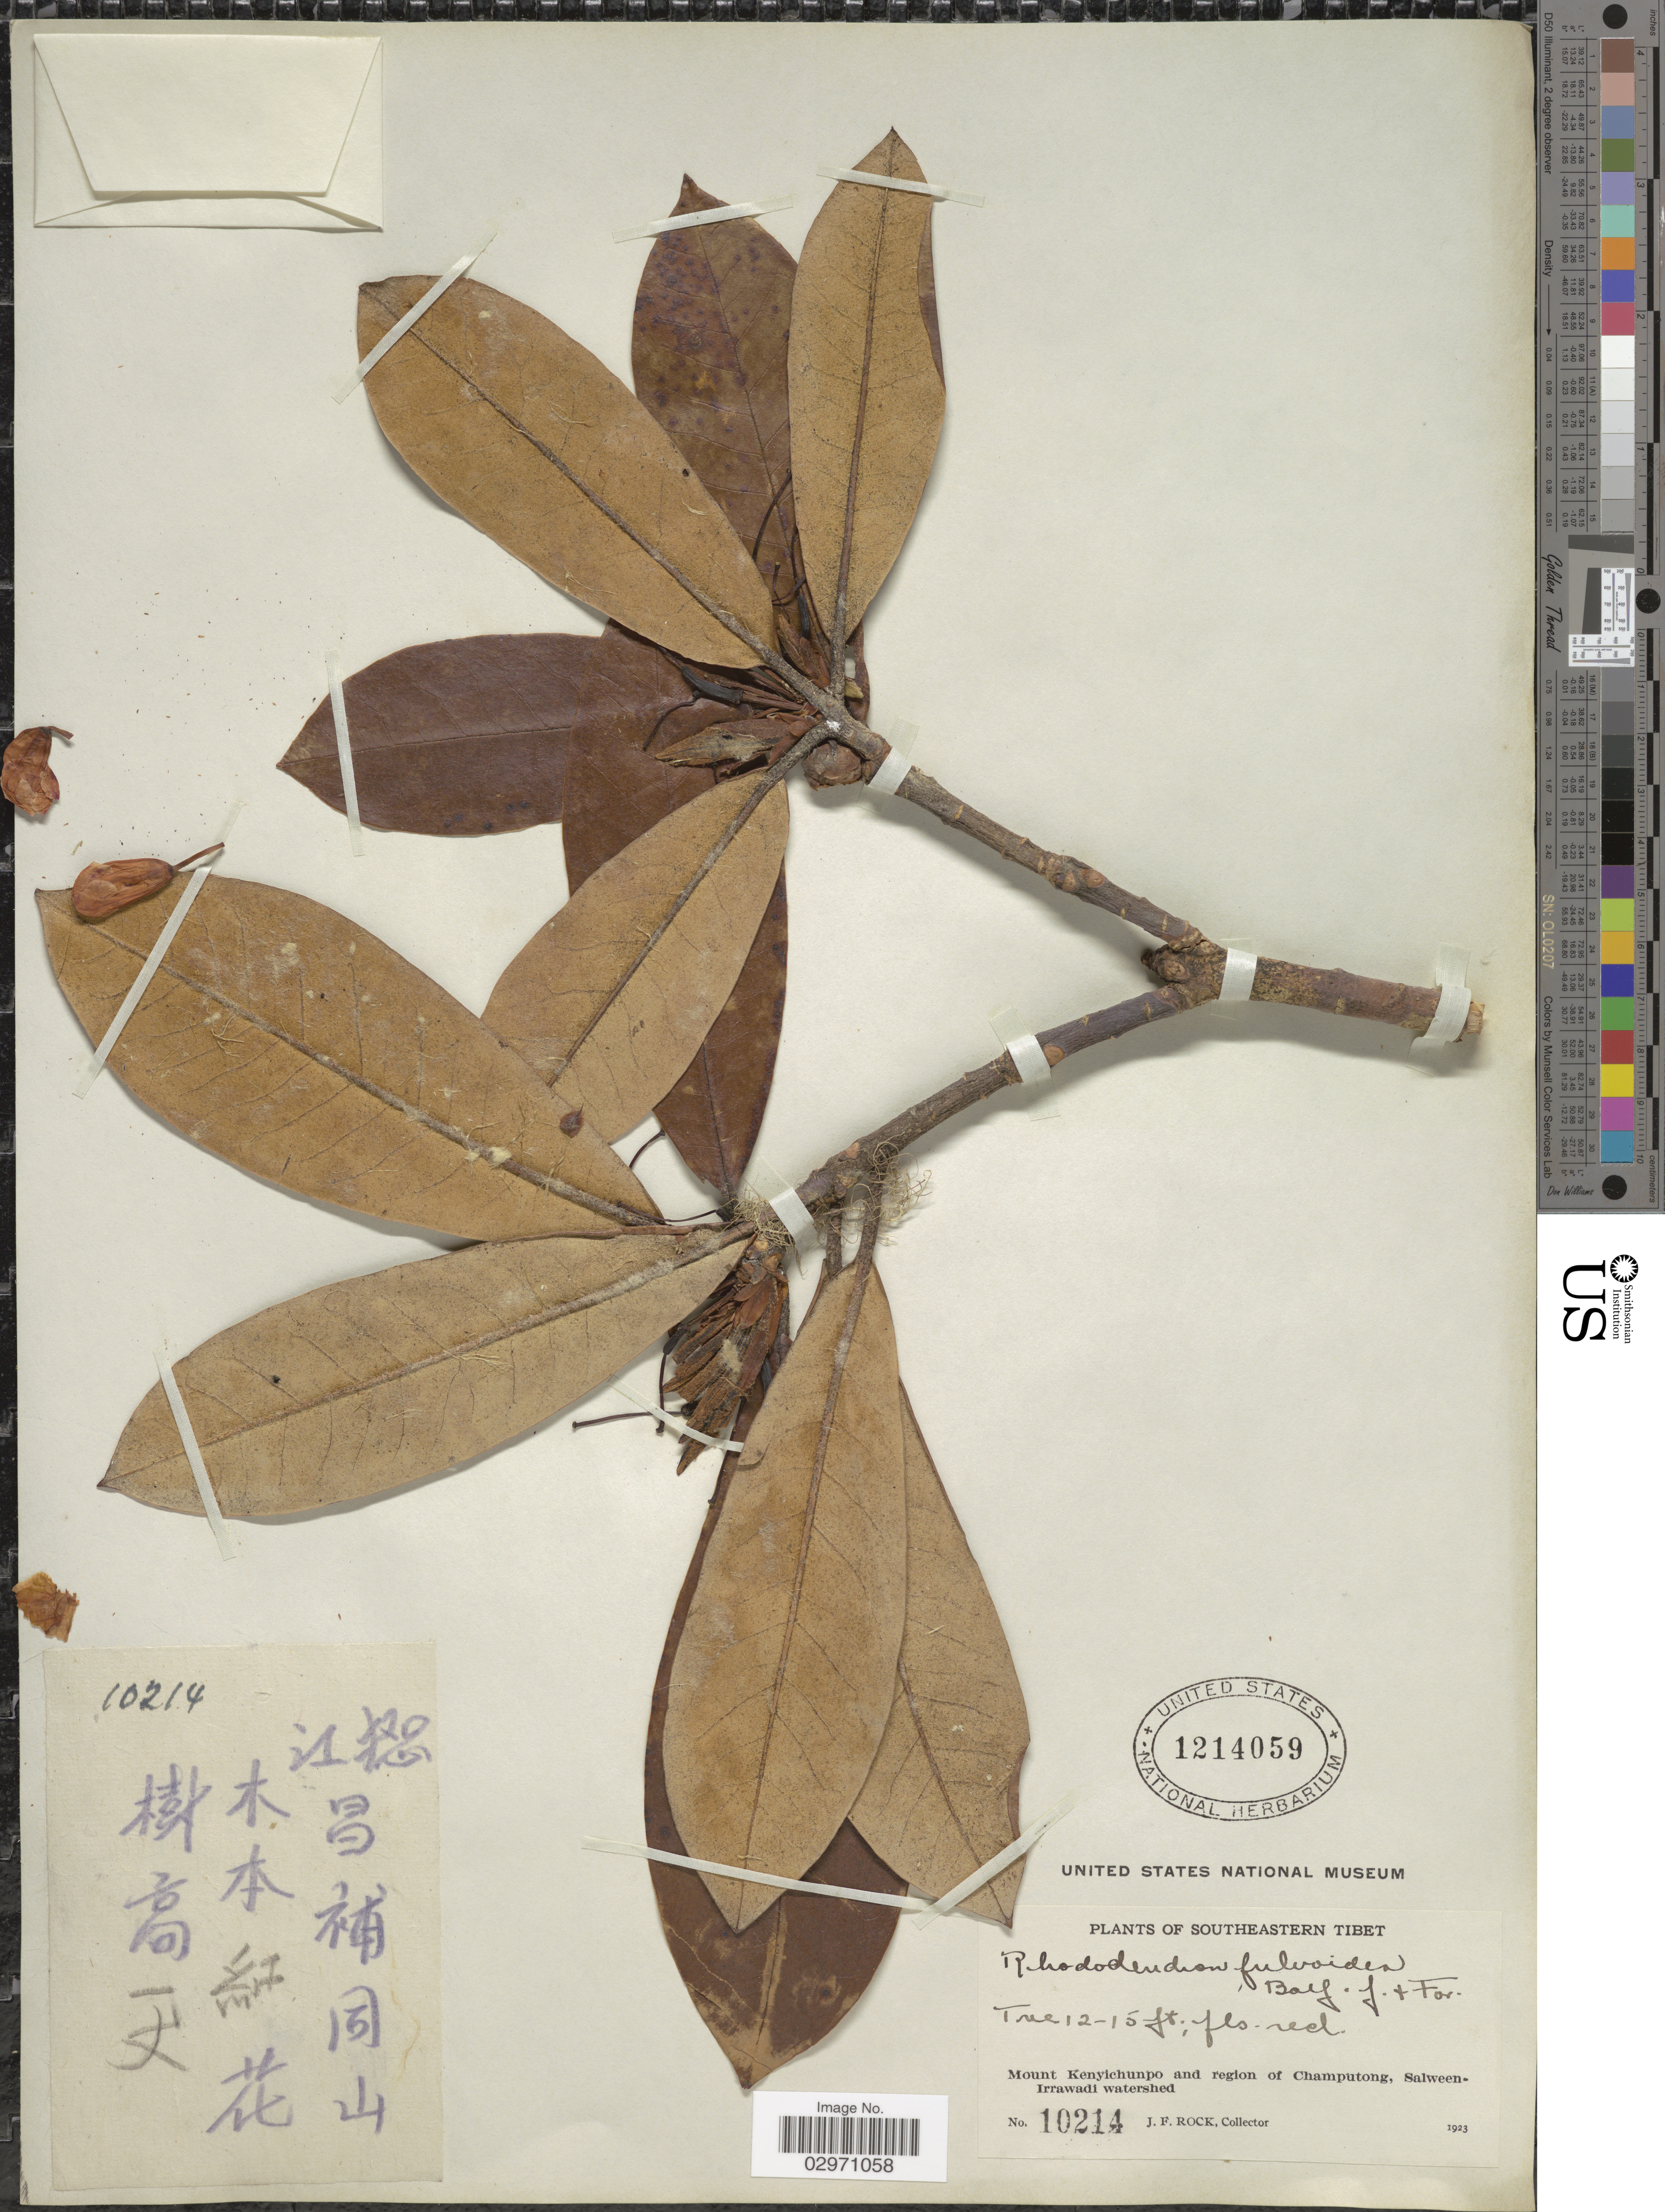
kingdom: Plantae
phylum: Tracheophyta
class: Magnoliopsida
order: Ericales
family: Ericaceae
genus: Rhododendron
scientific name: Rhododendron fulvoides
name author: Balf. f. & Forrest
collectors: J. Rock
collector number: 10214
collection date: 1923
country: China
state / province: Xizang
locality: Southeastern Tibet. Mount Kenyichunpo and region of Champutong, Salween-Irrawadi watershed.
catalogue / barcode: US 1214059